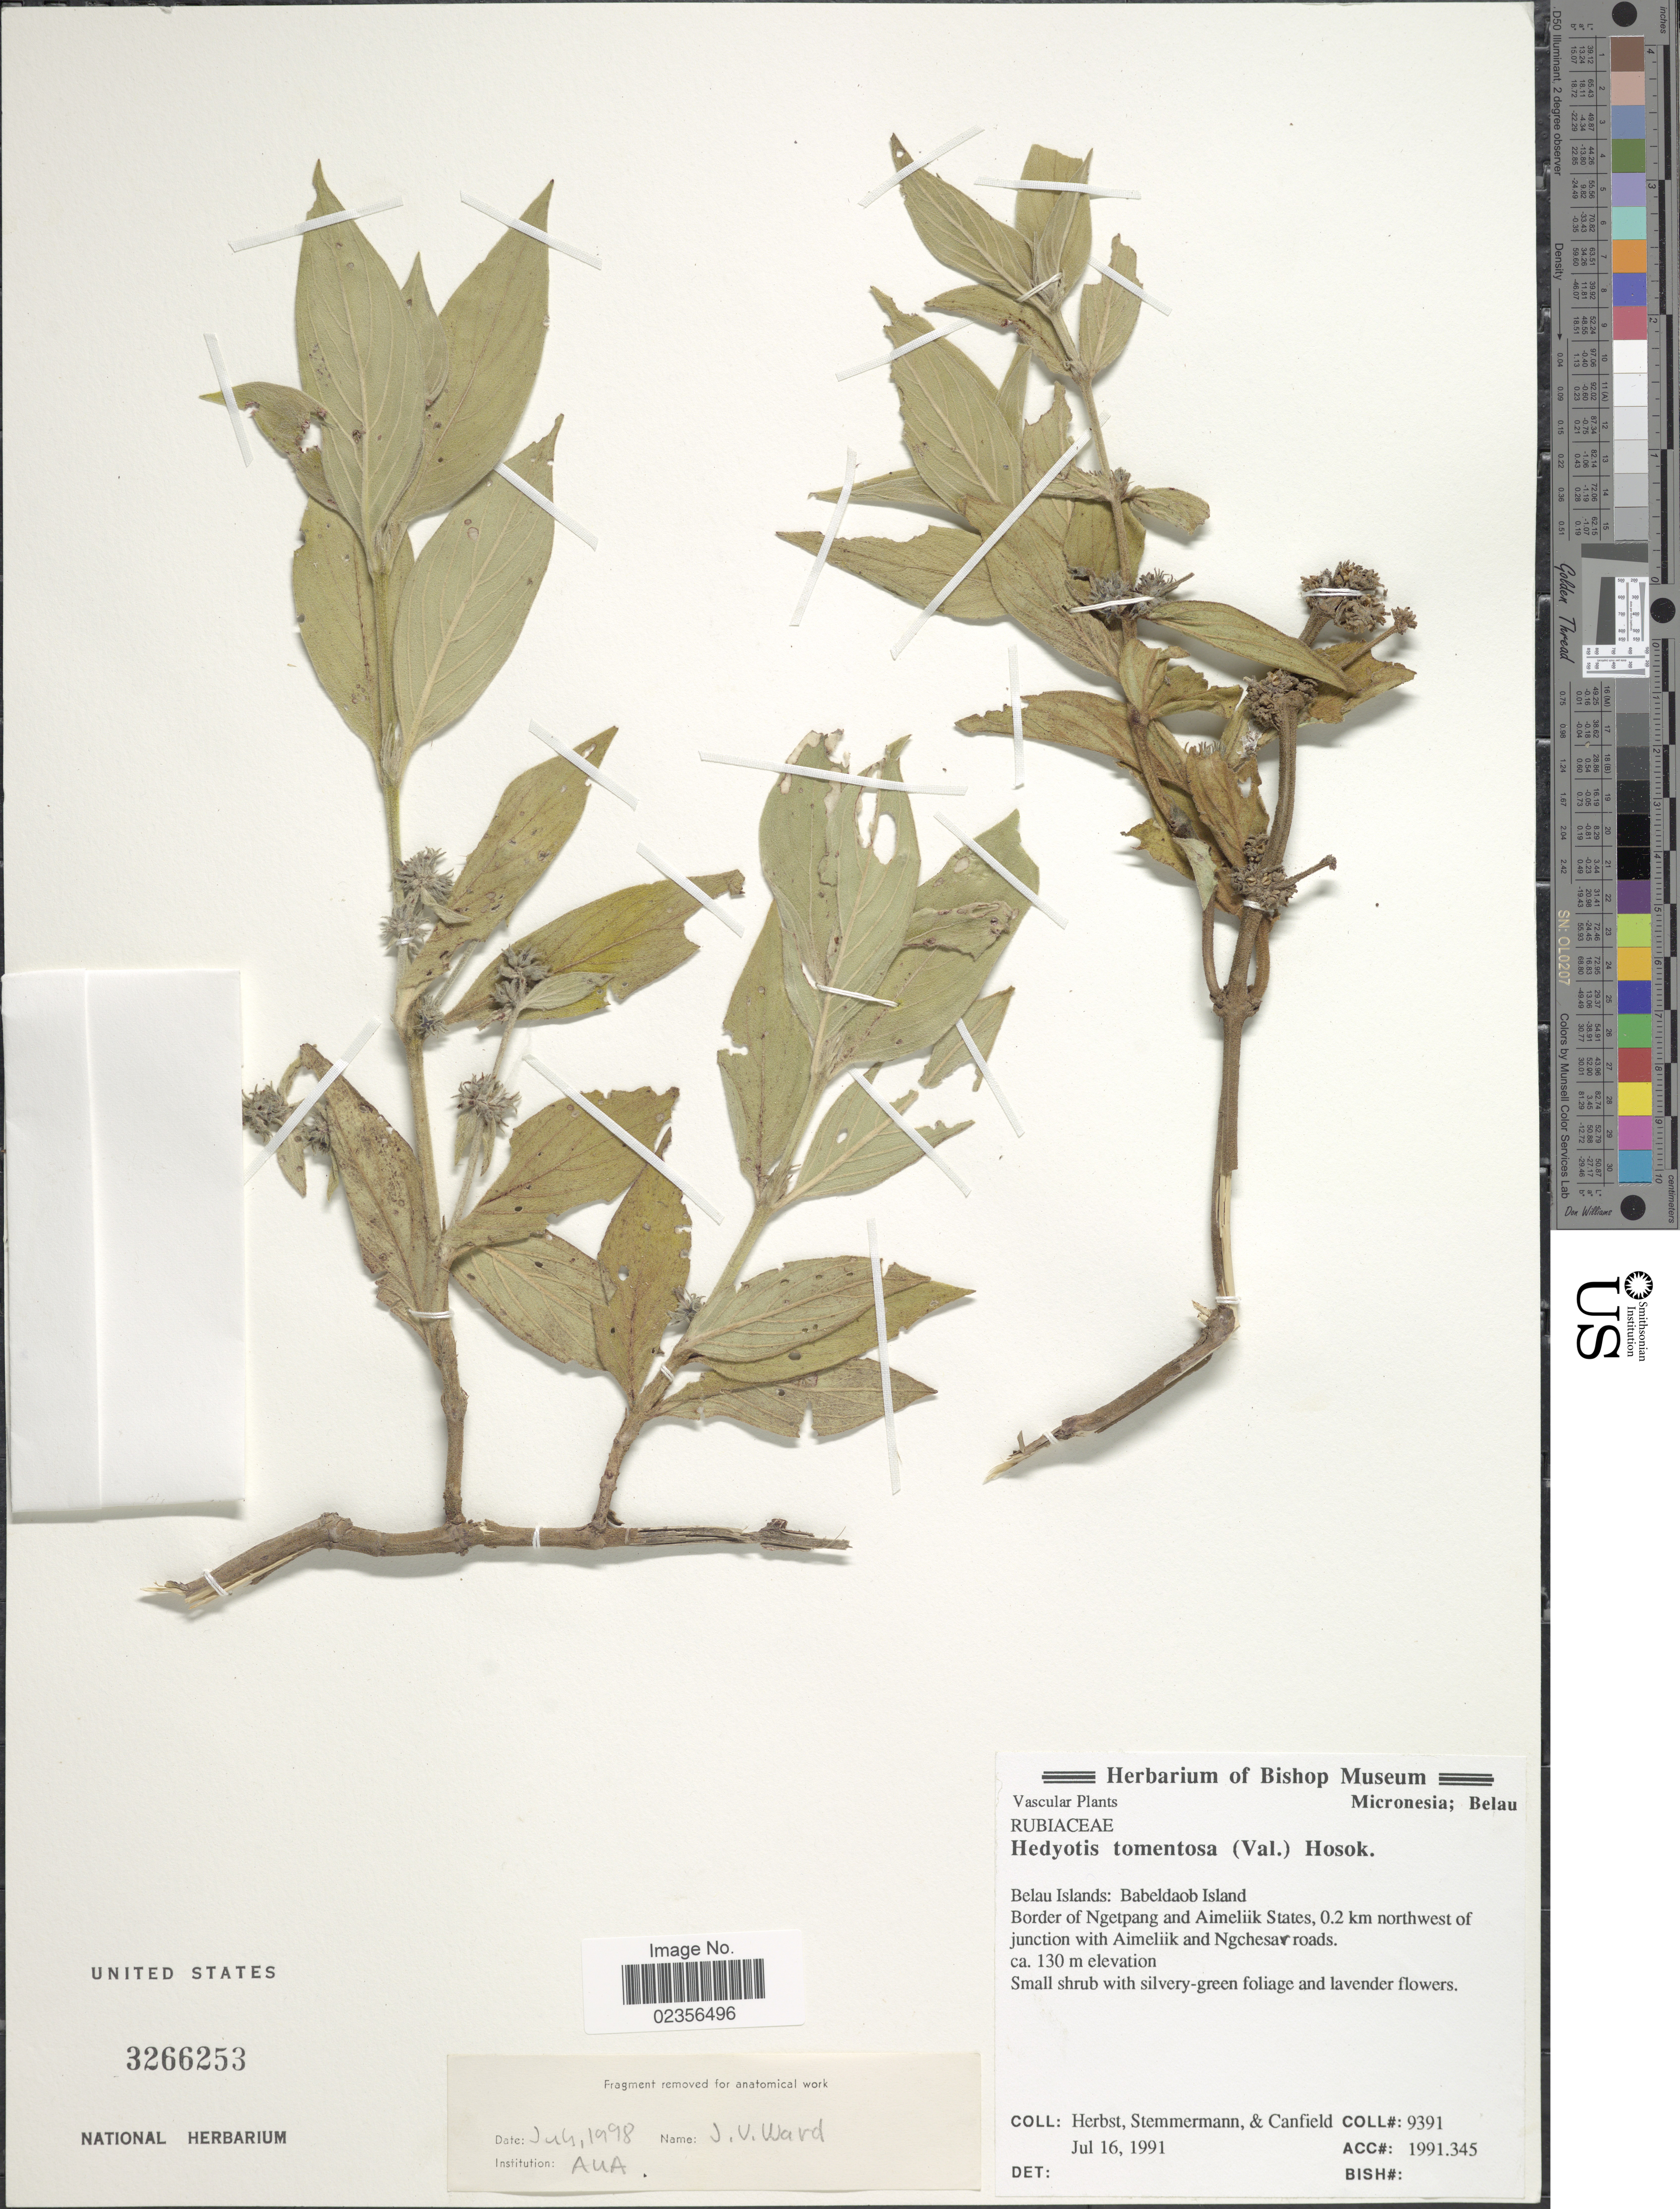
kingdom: Plantae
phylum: Tracheophyta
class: Magnoliopsida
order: Gentianales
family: Rubiaceae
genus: Hedyotis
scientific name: Hedyotis tomentosa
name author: (Valeton) Hosok.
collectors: -. Herbst, -. Stemmermann & -. Canfield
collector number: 9391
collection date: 1991-07-16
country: Palau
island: Babeldaob [Babelthuap]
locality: Babeldaob Island. Border of Ngetpang and Aimeliik States, 0.2 km northwest of junction with Aimeliik and Ngchesar [interpreted] roads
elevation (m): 130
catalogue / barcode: US 3266253